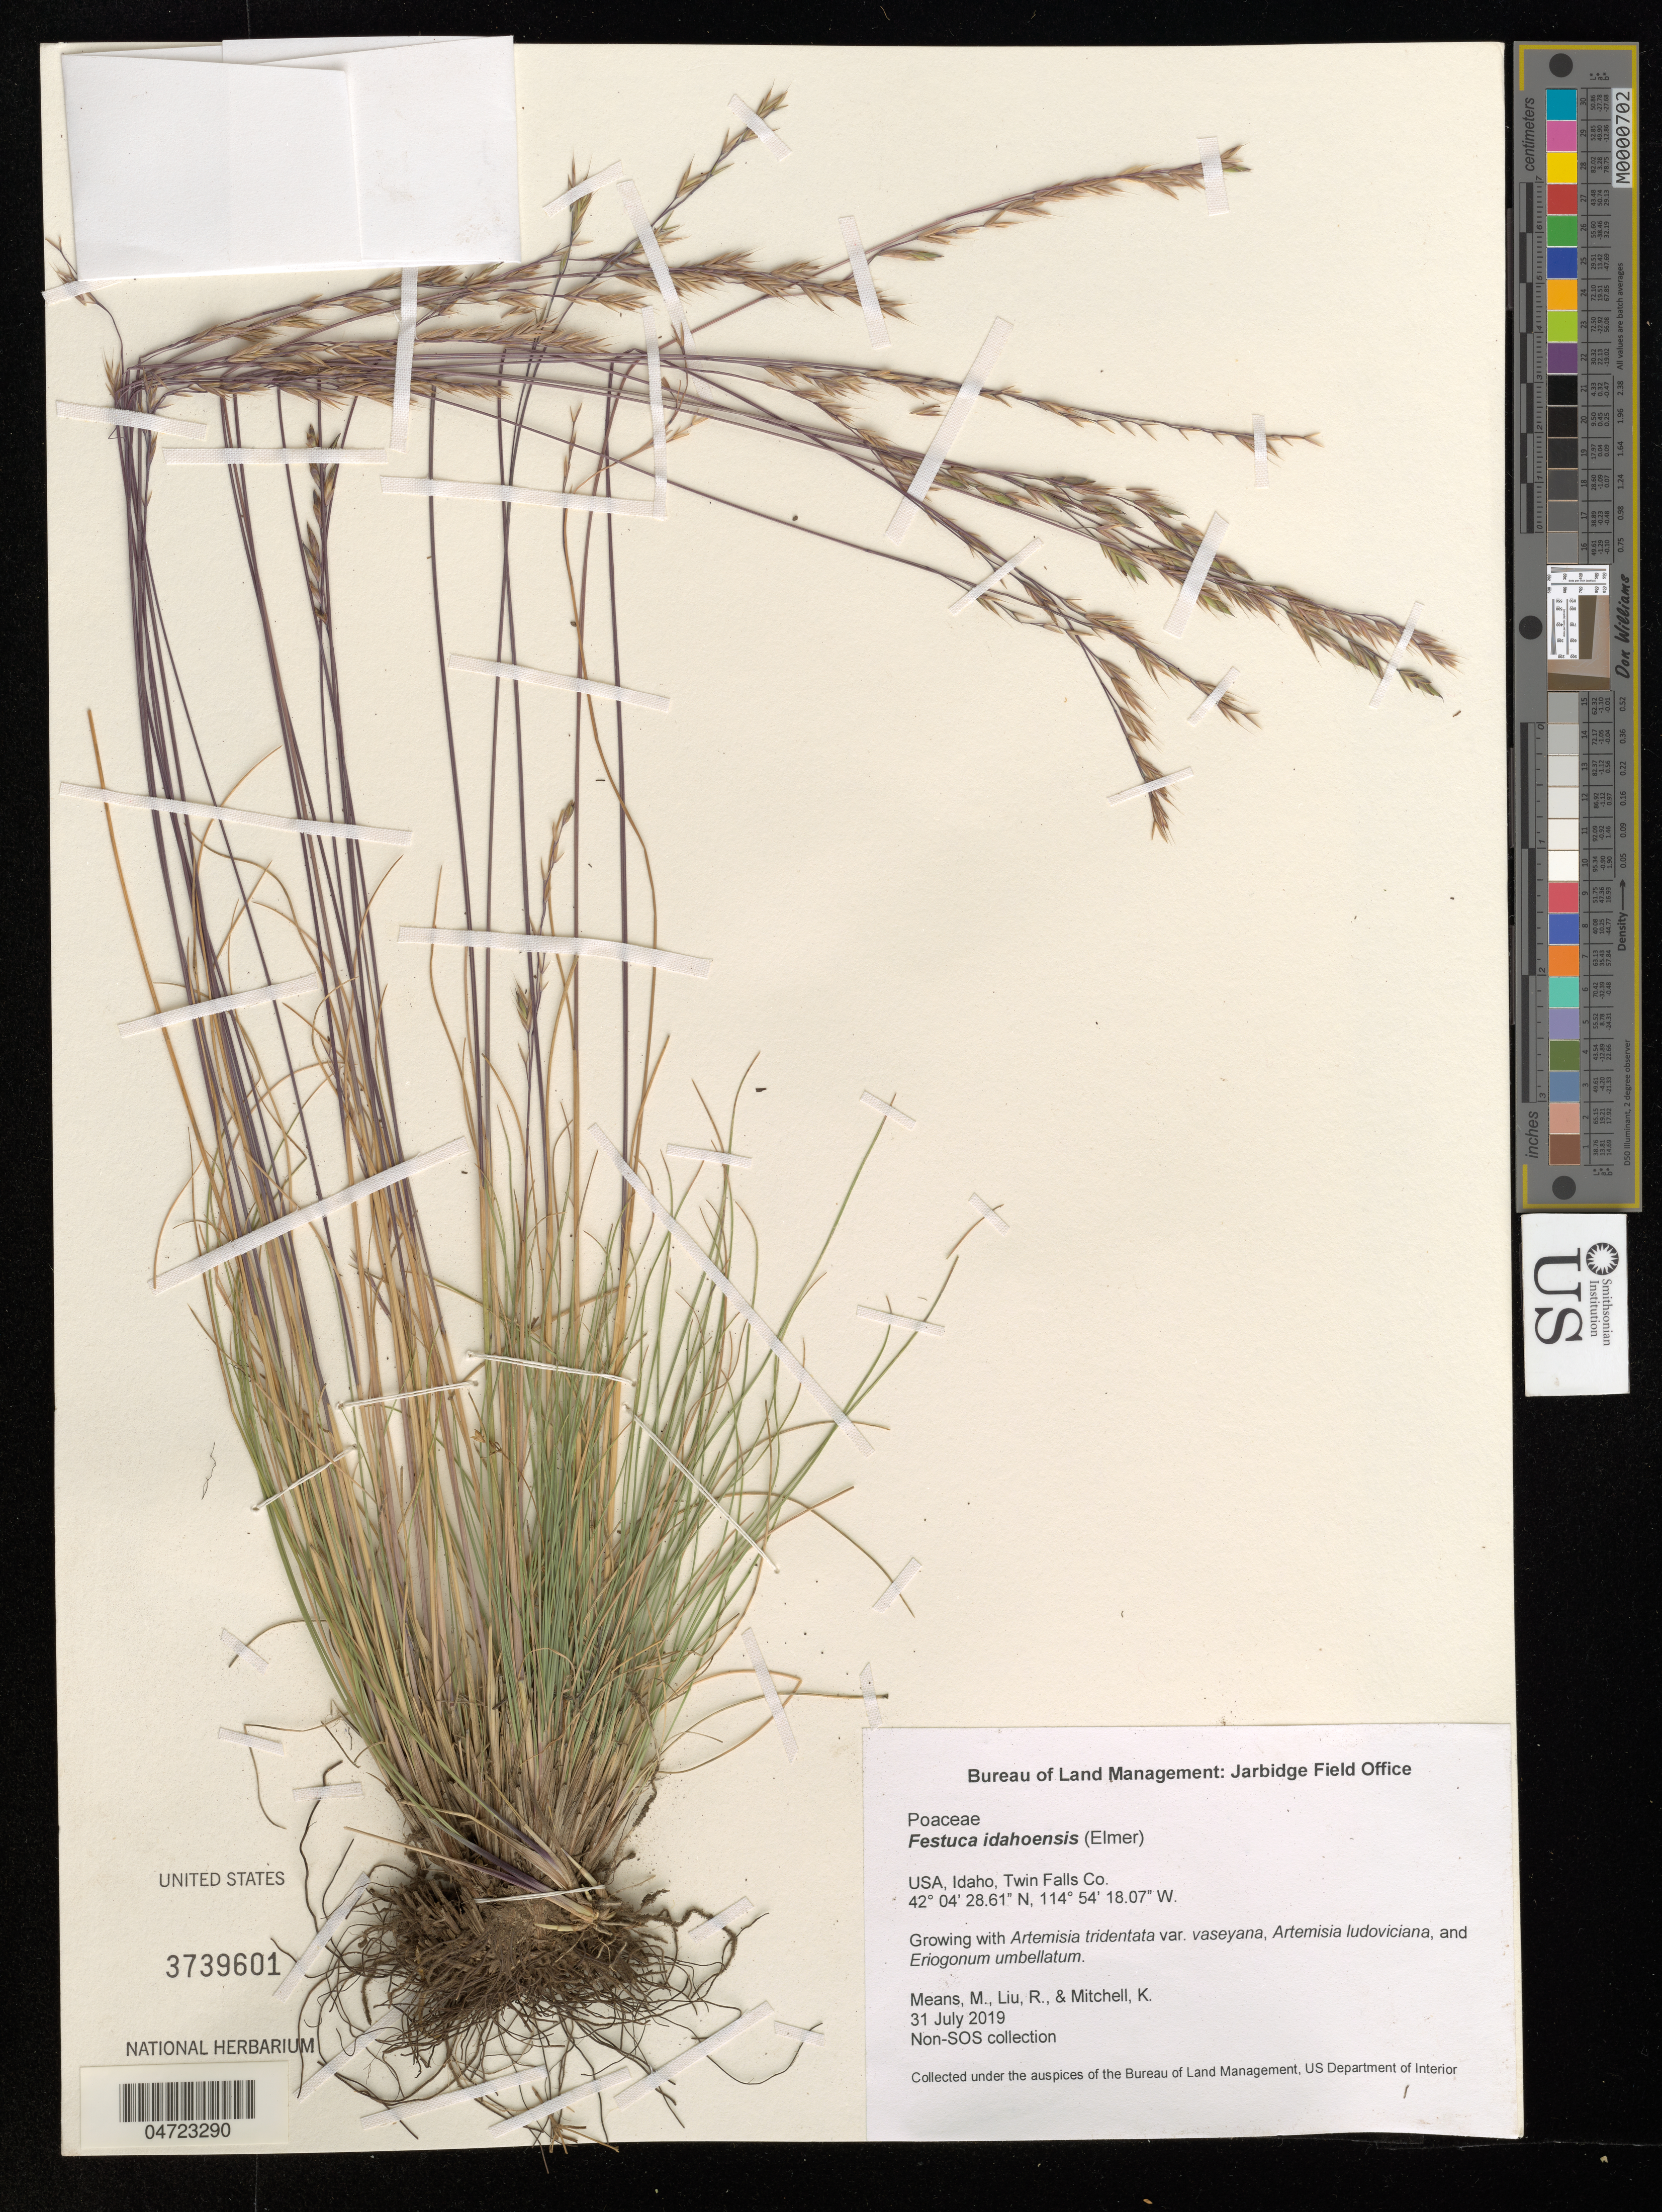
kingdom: Plantae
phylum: Tracheophyta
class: Liliopsida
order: Poales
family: Poaceae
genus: Festuca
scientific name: Festuca idahoensis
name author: Elmer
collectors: M. Means, R. Liu & K. Mitchell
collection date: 2019-07-31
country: United States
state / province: Idaho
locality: Twin Falls Co.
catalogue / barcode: US 3739601